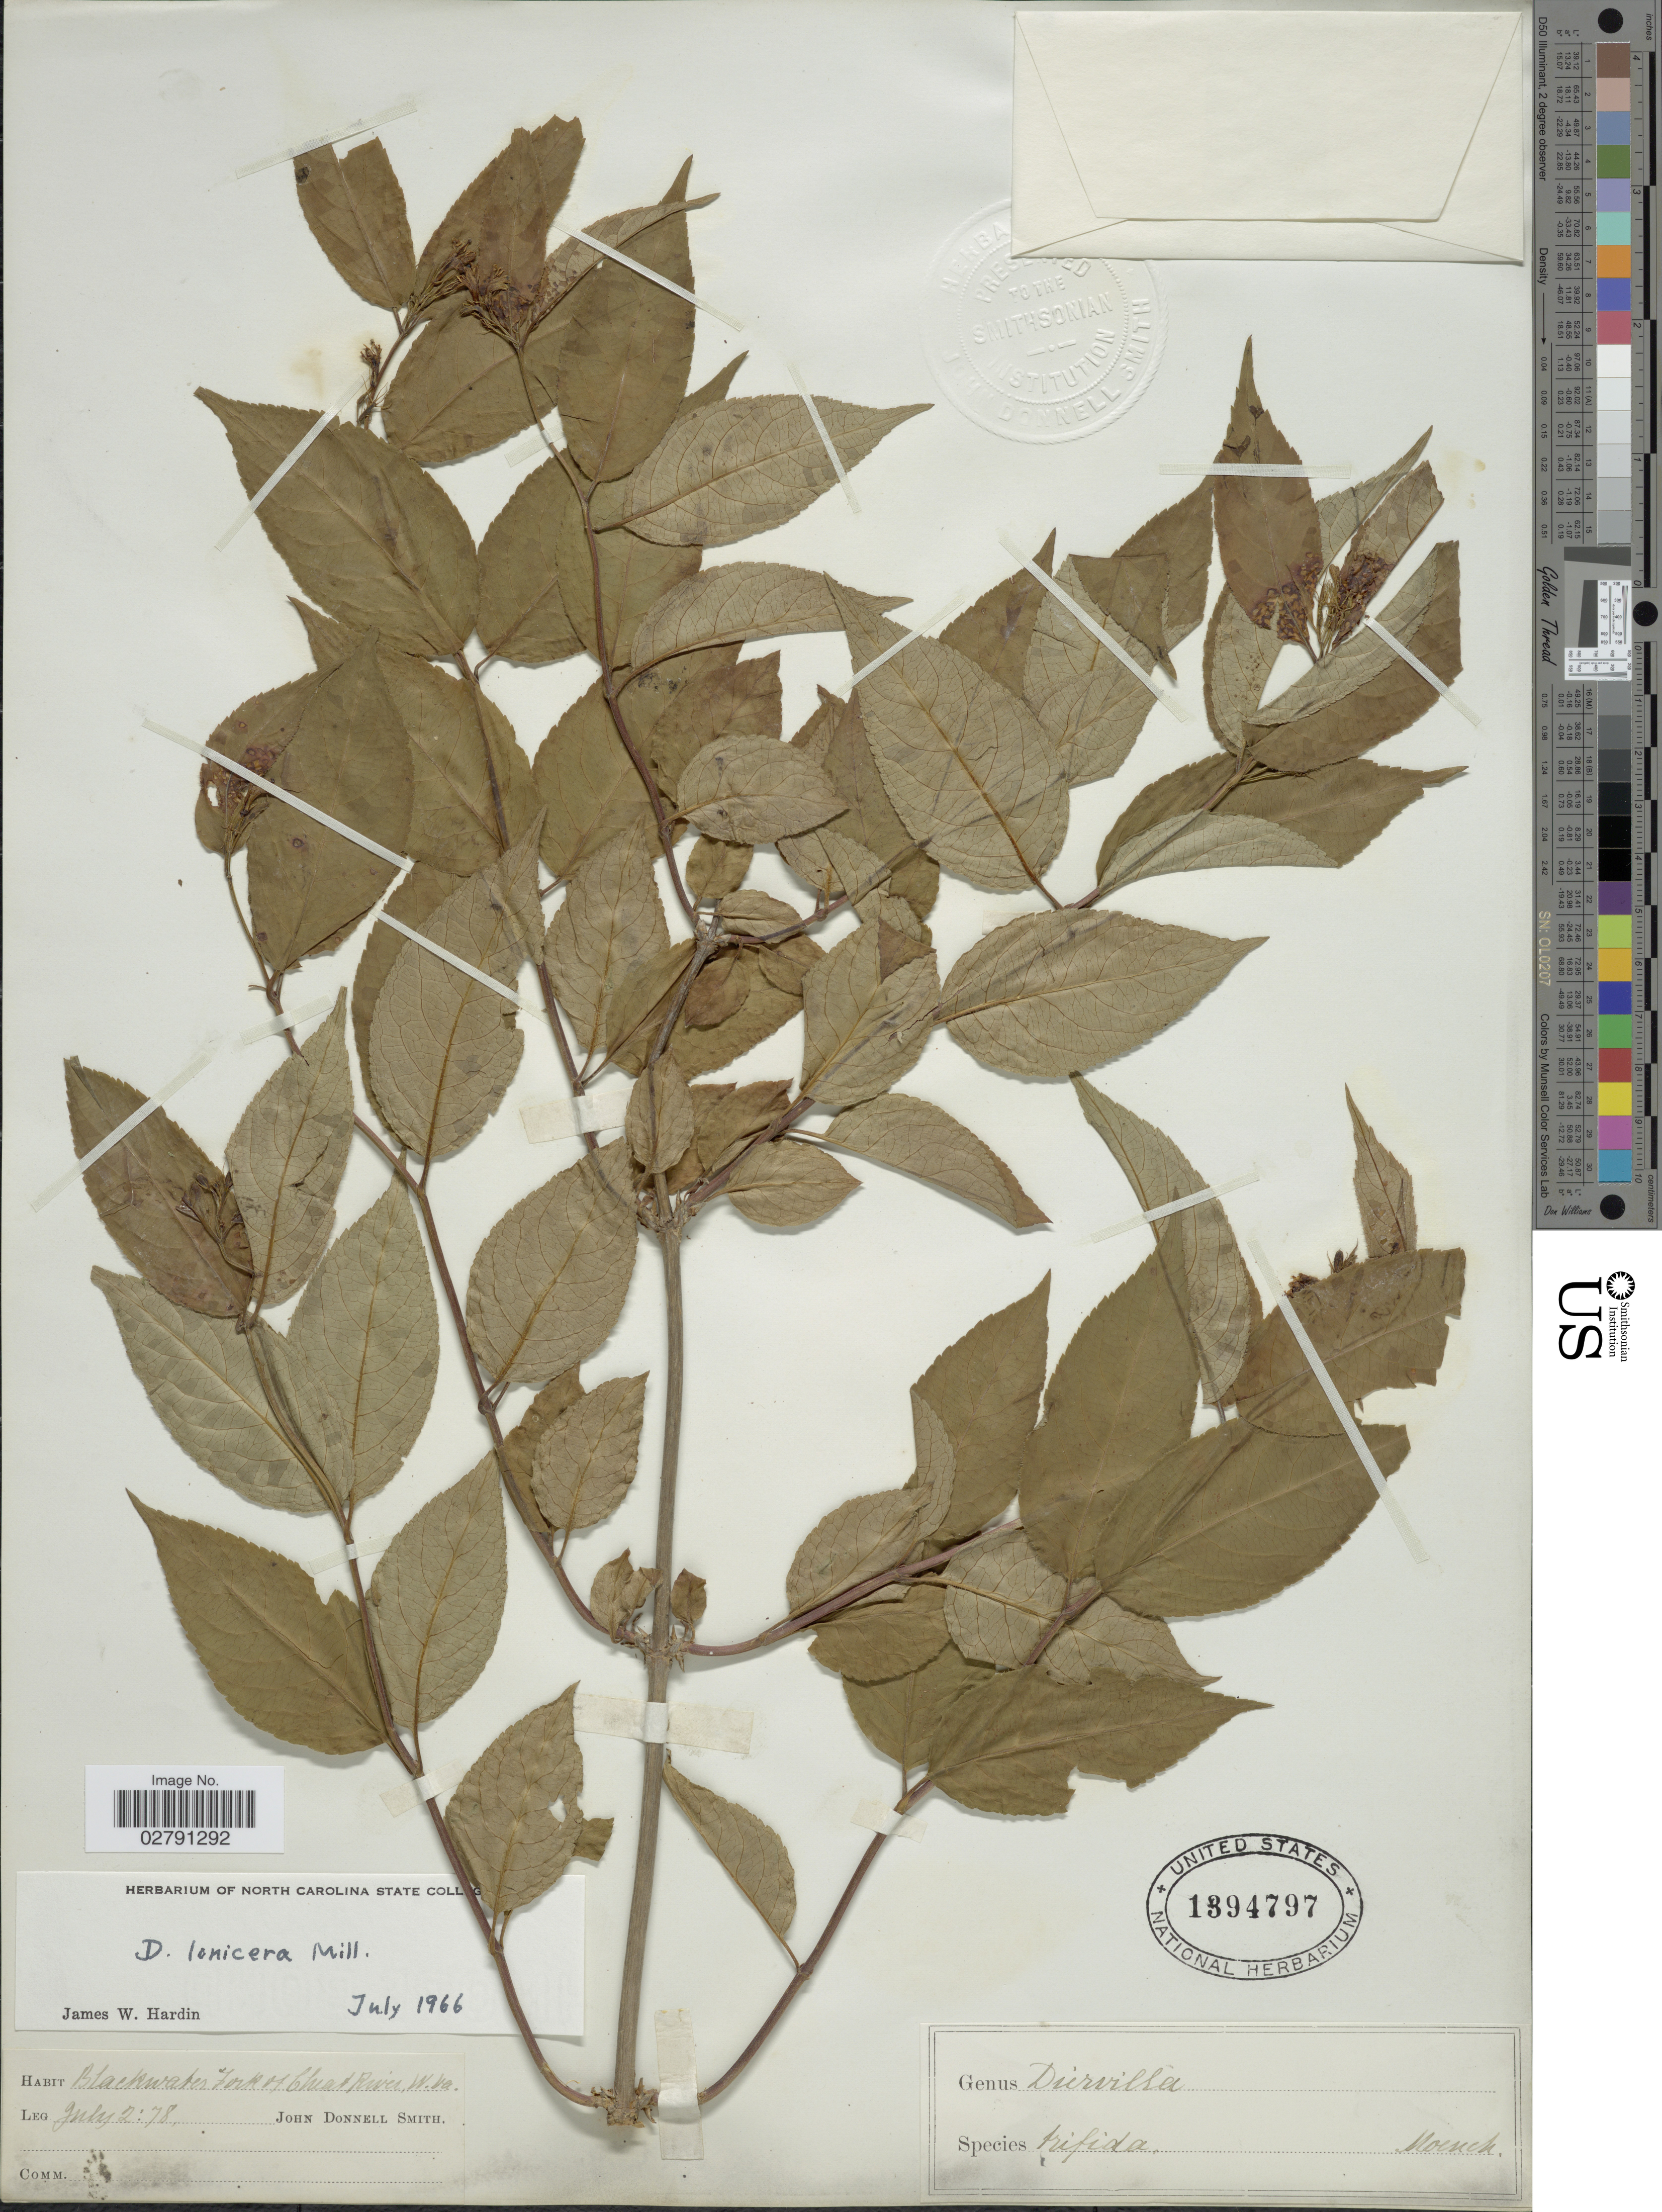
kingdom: Plantae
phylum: Tracheophyta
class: Magnoliopsida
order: Dipsacales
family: Caprifoliaceae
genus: Diervilla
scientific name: Diervilla lonicera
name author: Mill.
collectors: J. Donnell Smith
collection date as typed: Transcribed d/m/y: 2/7/78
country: United States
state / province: West Virginia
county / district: Tucker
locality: Blackwater Fork of Cheat River.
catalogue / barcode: US 1394797